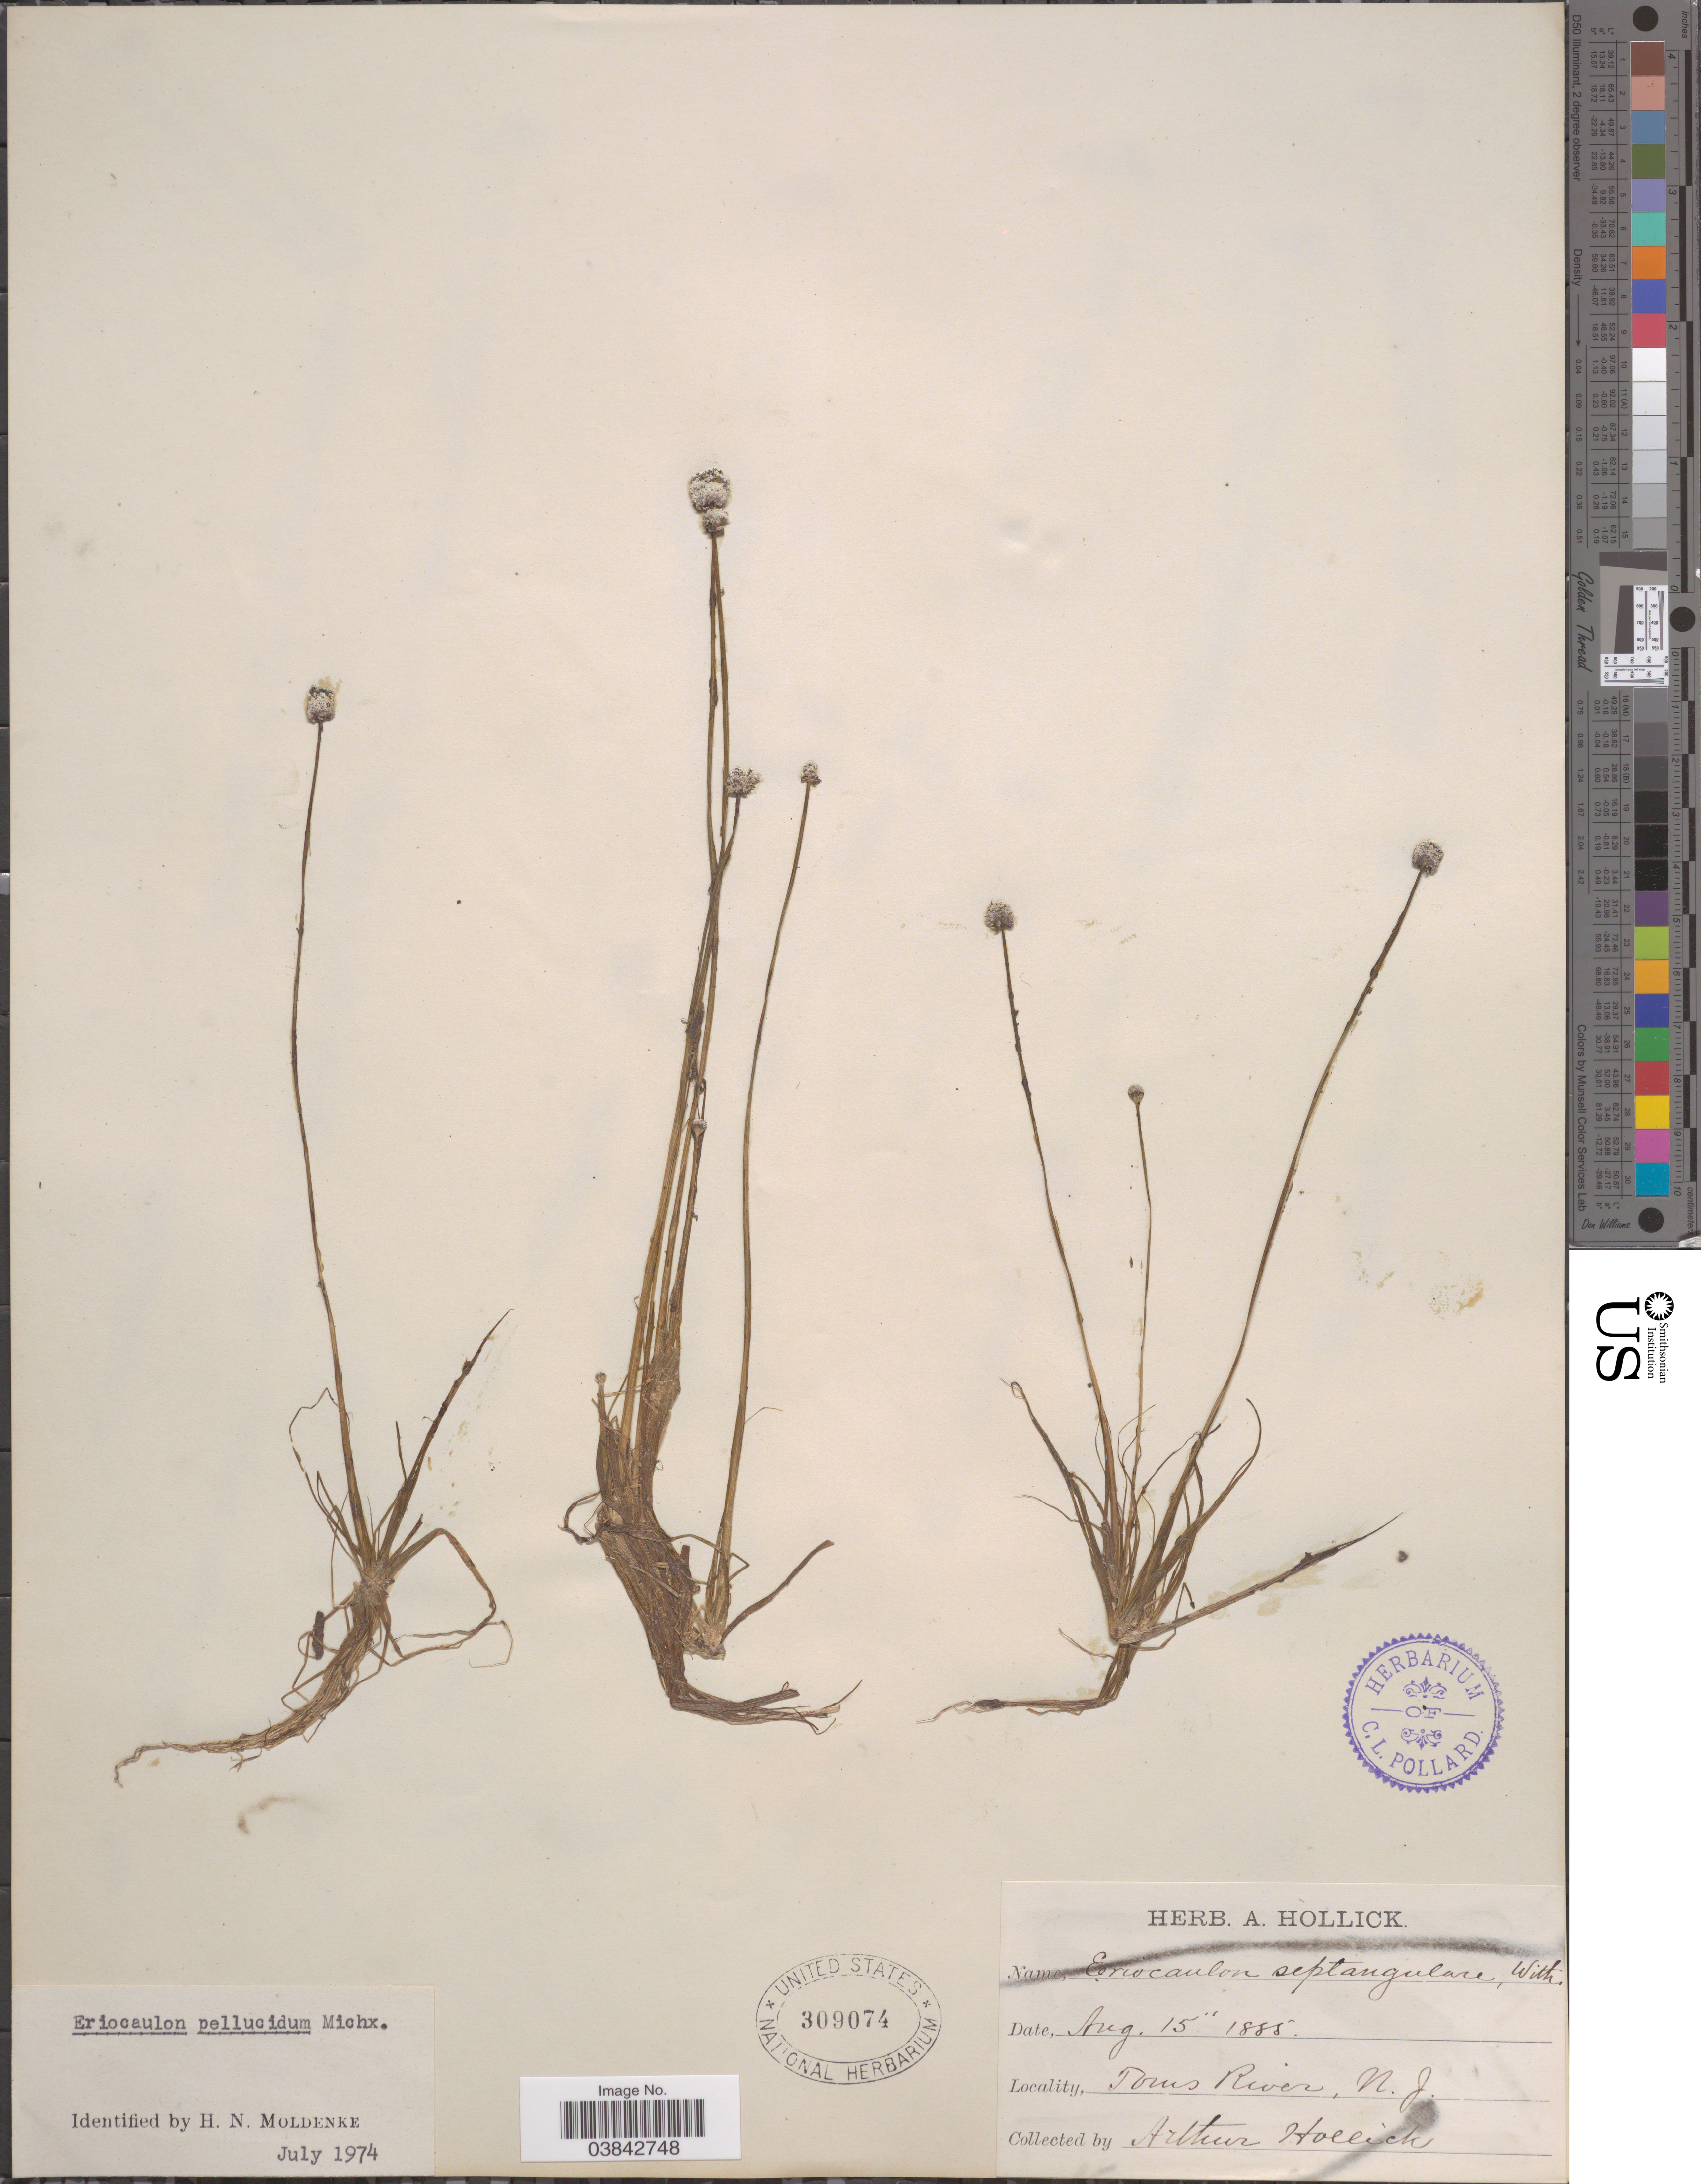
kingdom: Plantae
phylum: Tracheophyta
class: Liliopsida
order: Poales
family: Eriocaulaceae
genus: Eriocaulon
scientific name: Eriocaulon aquaticum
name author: (Hill) Druce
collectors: A. Hollick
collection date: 1885-08-15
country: United States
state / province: New Jersey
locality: Toms River.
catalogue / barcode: US 309074